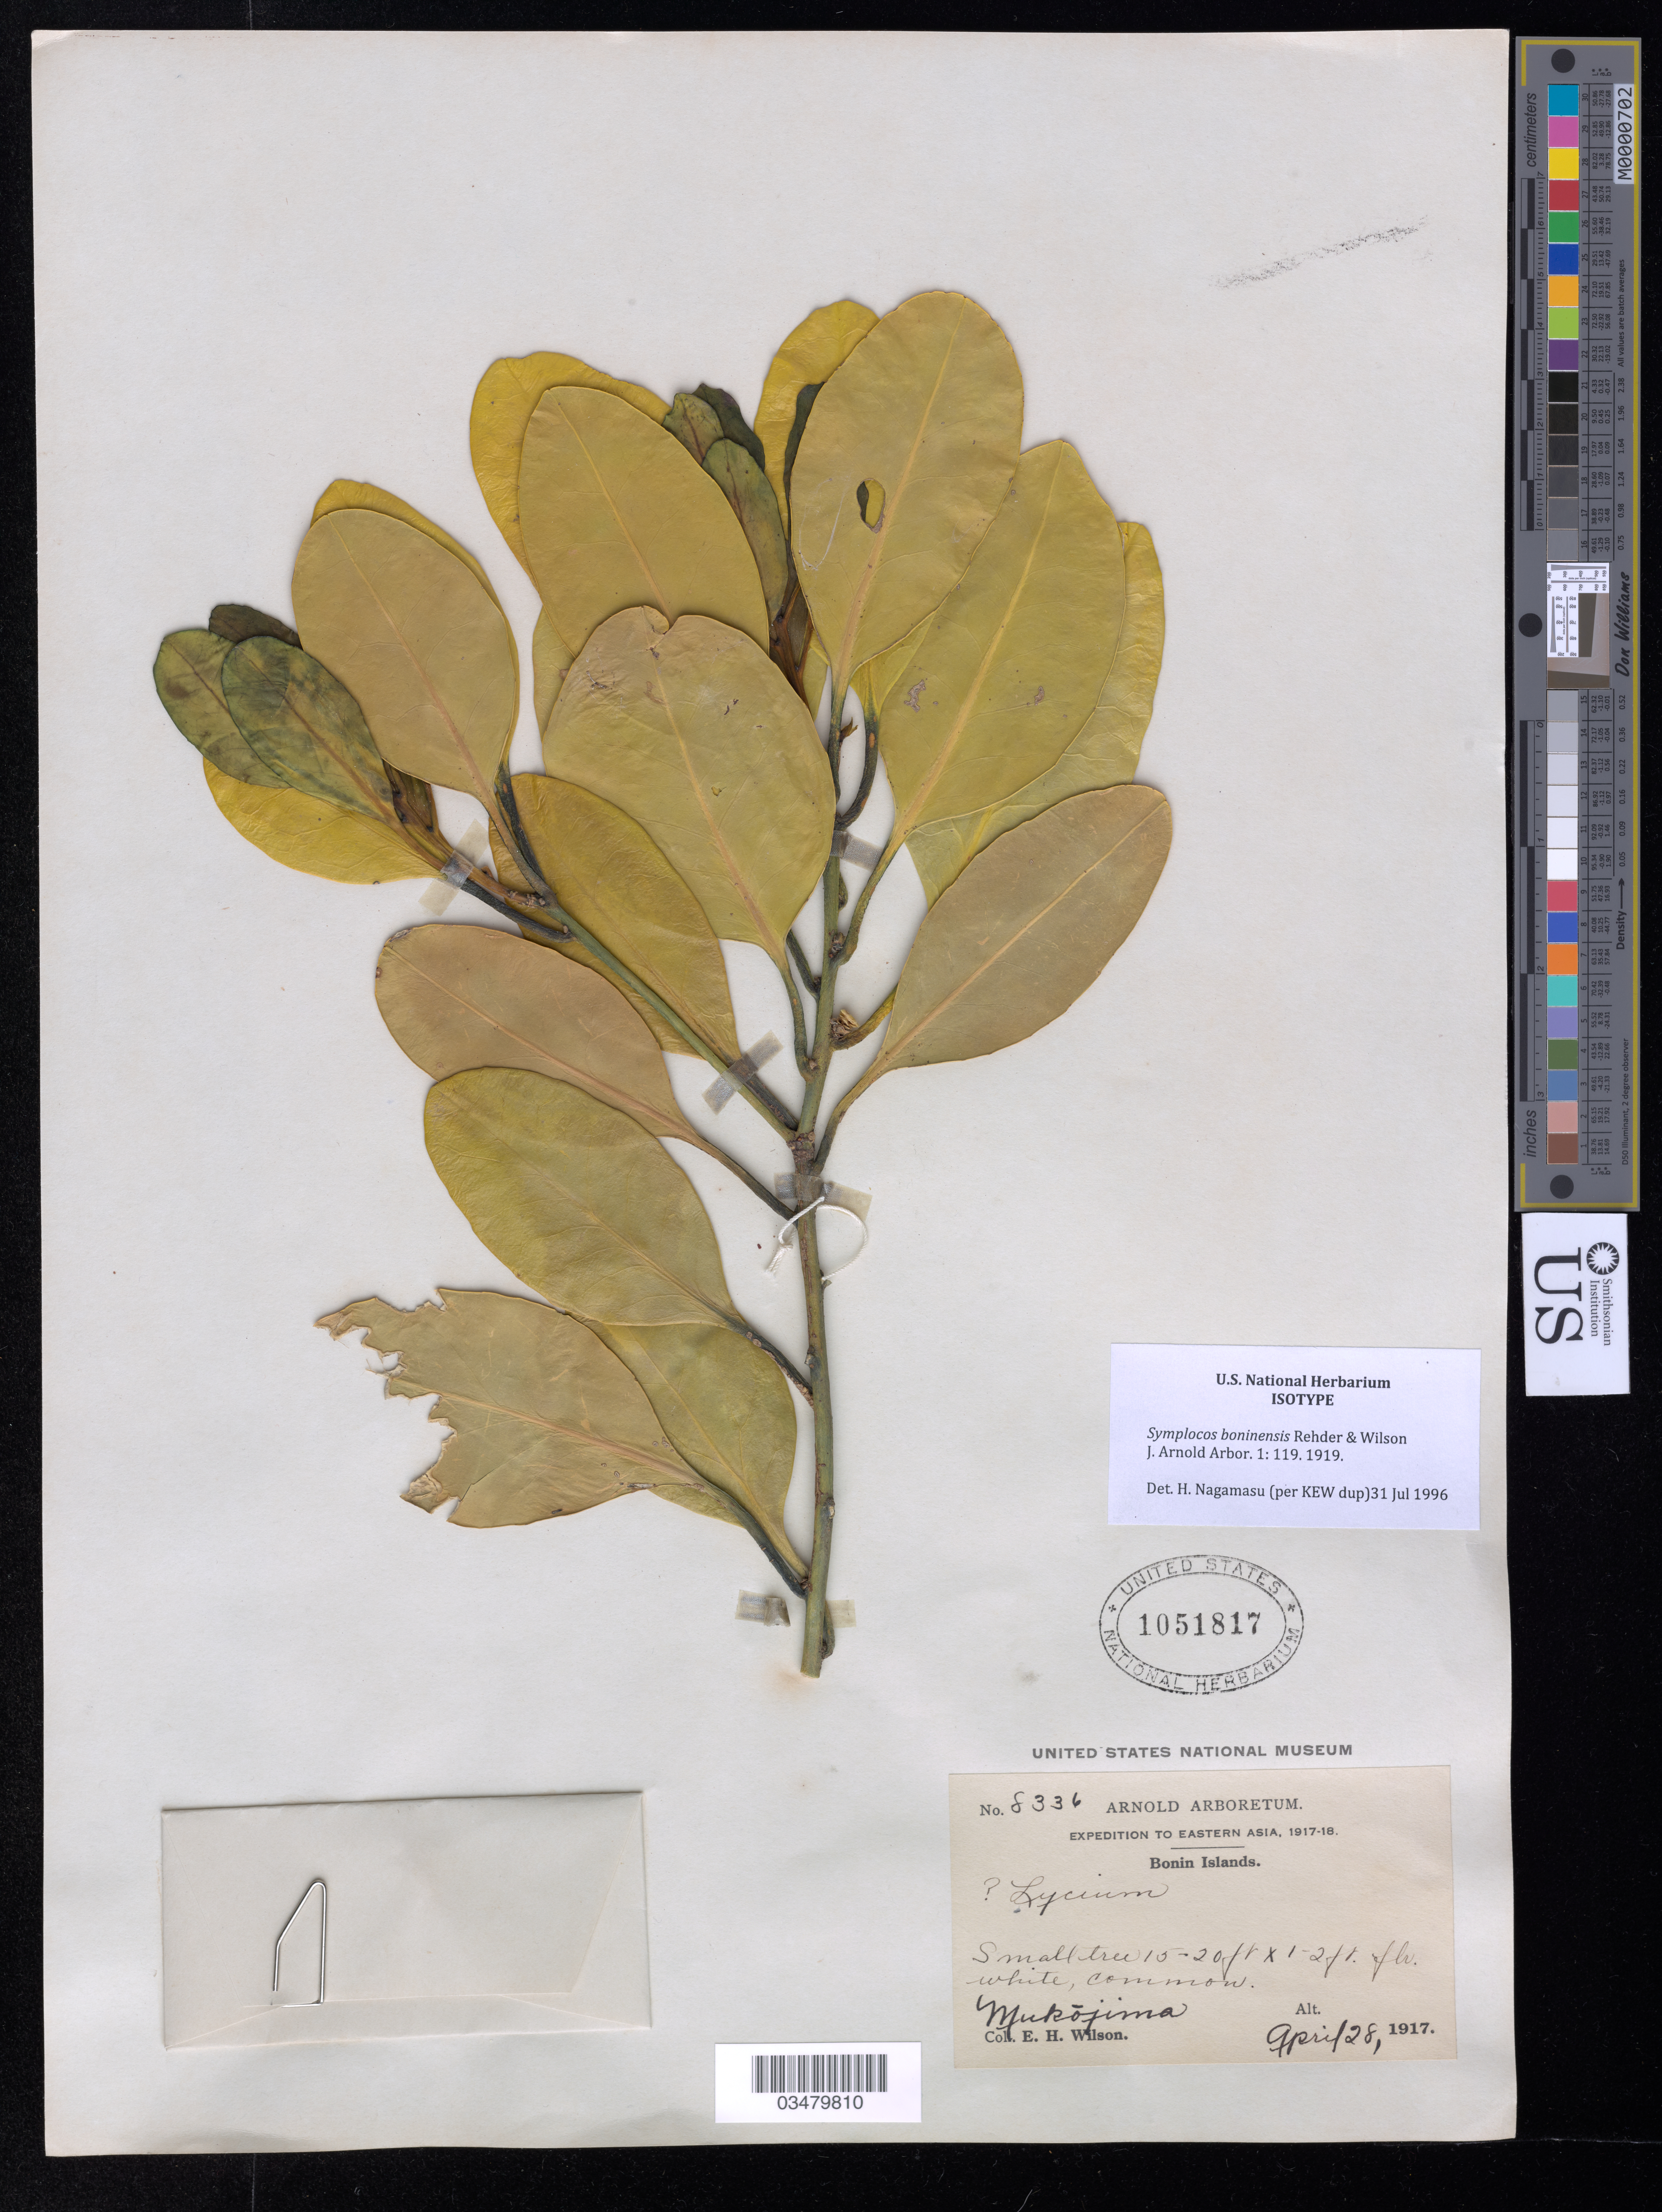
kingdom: Plantae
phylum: Tracheophyta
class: Magnoliopsida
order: Ericales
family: Symplocaceae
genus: Symplocos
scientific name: Symplocos boninensis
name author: Rehder & E.H. Wilson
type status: Isotype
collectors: E. H. Wilson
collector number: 8336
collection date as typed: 28 Apr 1917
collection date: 1917-04-28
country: Japan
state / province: Tokyo, Federal City of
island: Bonin Islands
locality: Bonin Islands. Mukojima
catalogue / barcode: US 1051817